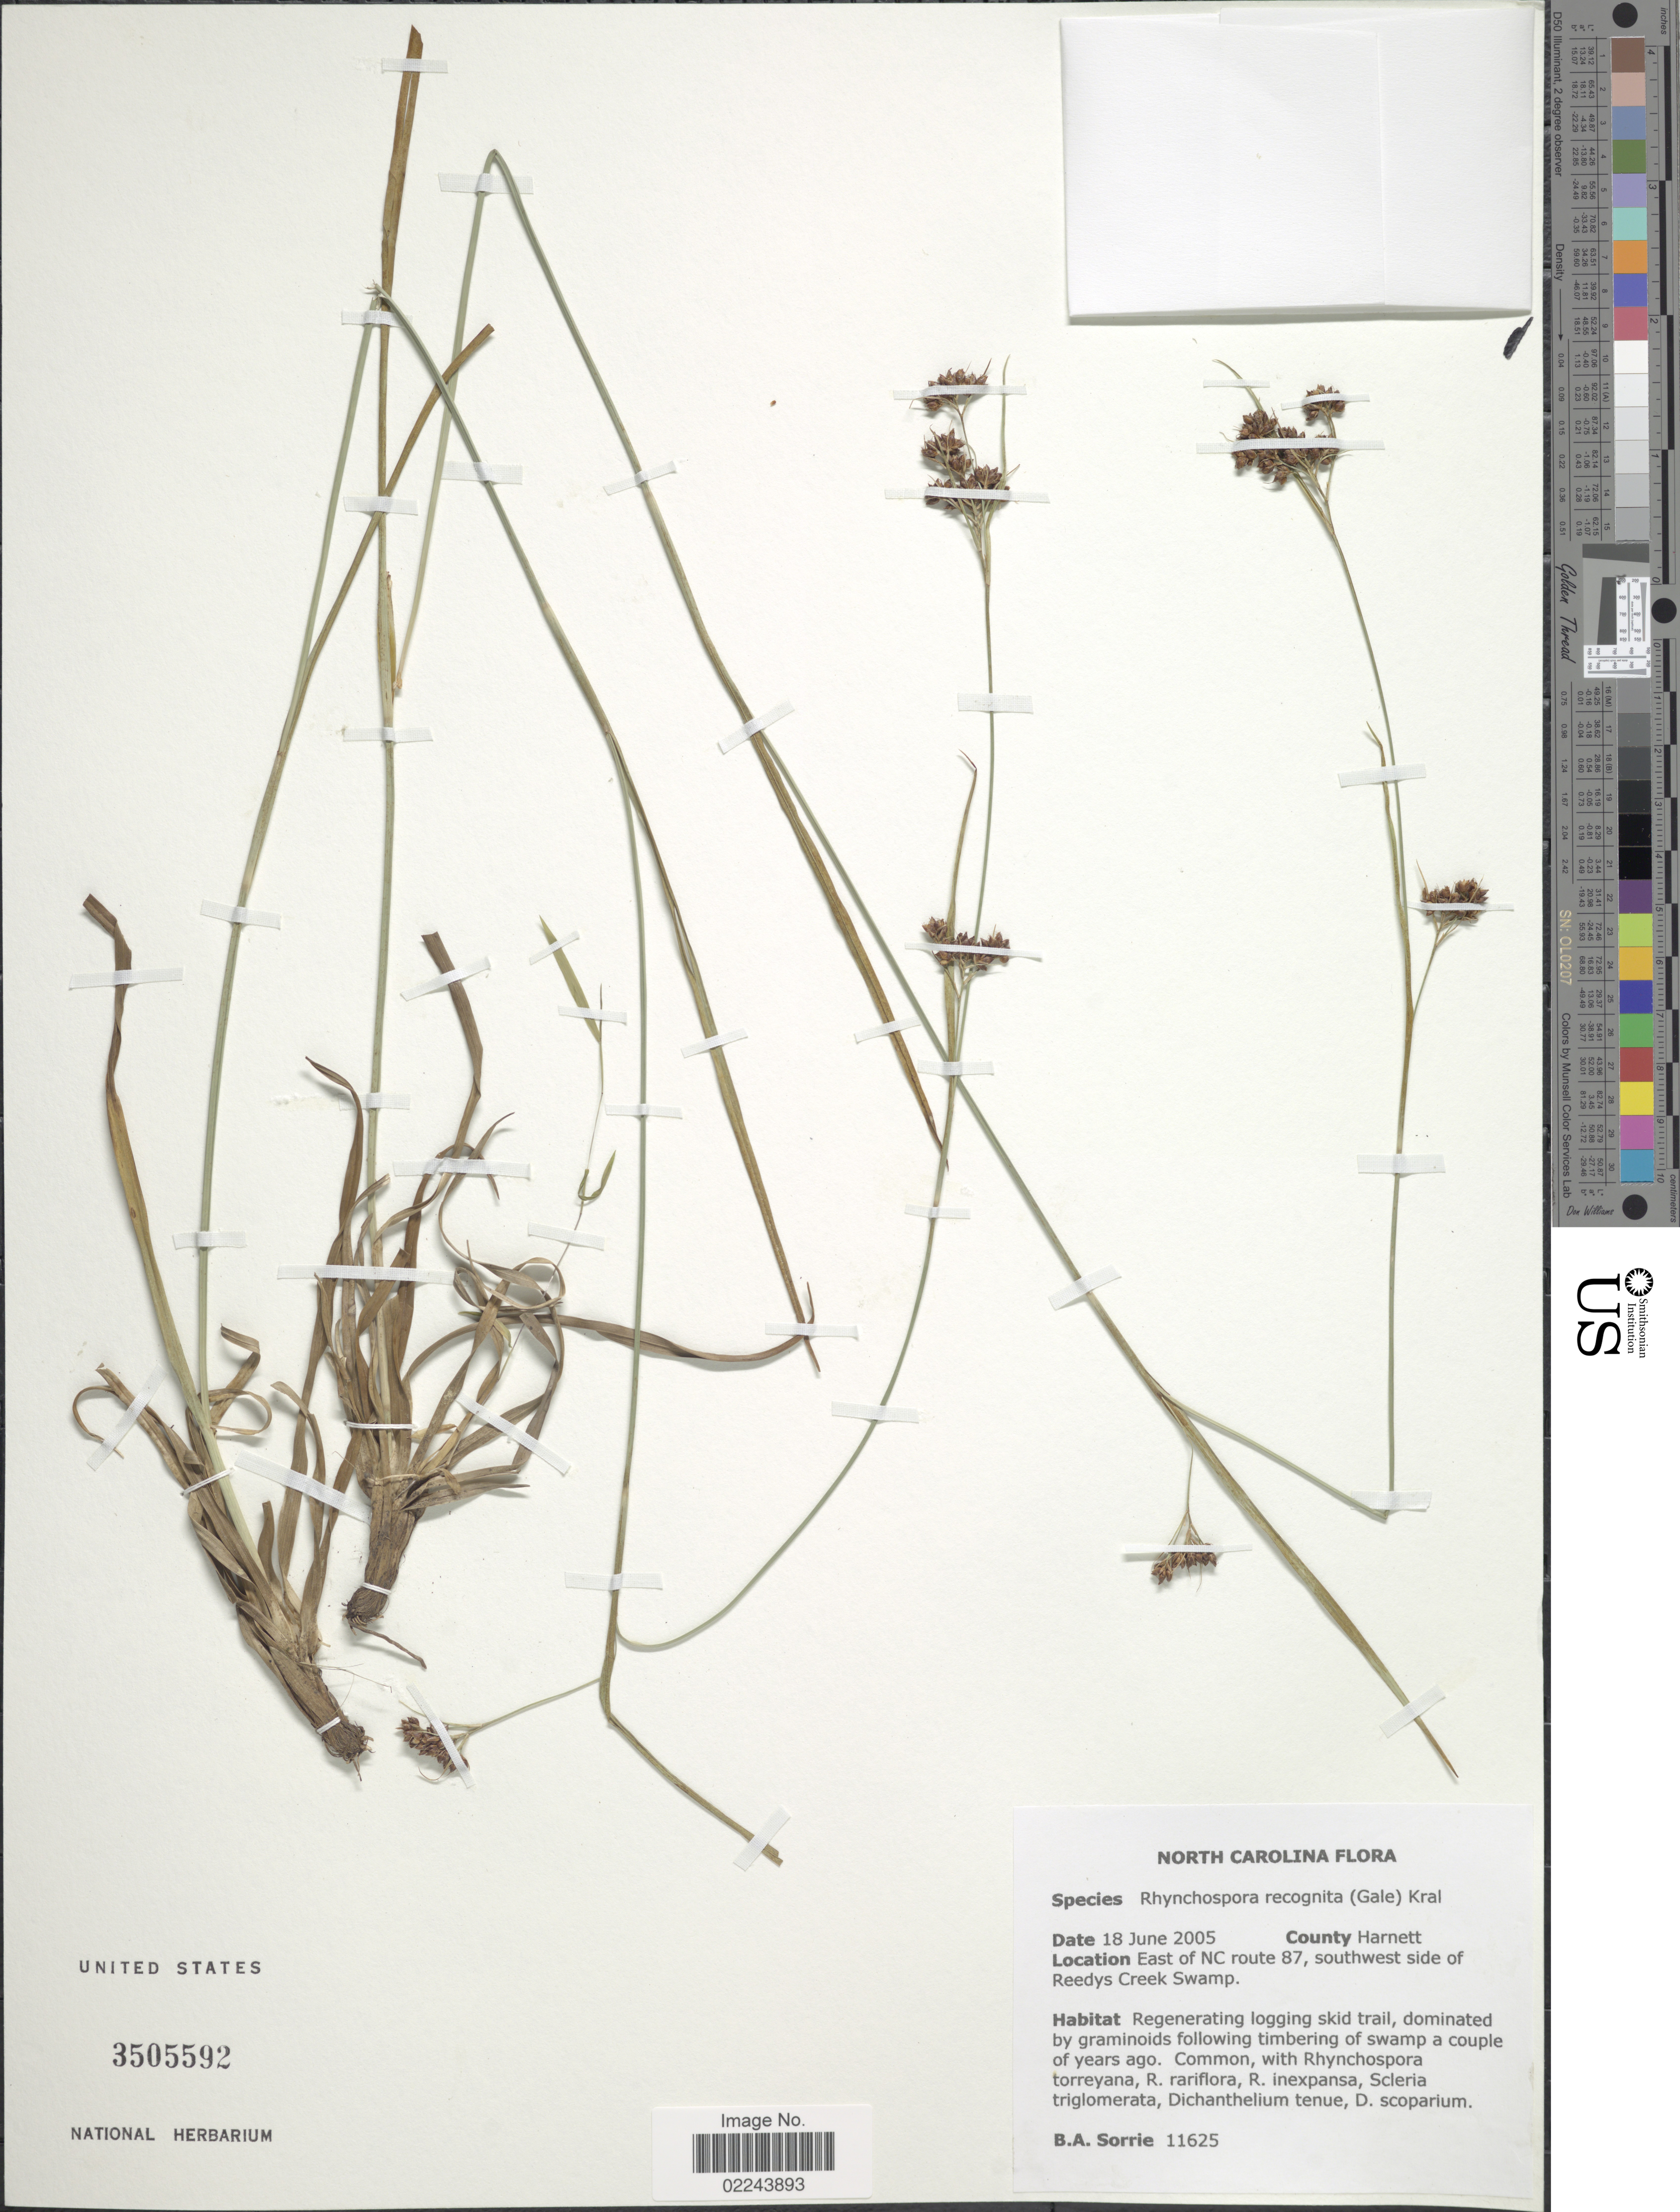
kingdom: Plantae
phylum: Tracheophyta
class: Liliopsida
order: Poales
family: Cyperaceae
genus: Rhynchospora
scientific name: Rhynchospora recognita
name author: (Gale) Kral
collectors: B. Sorrie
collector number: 11625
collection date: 2005-06-18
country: United States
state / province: North Carolina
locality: County Harnett, East of NC route 87, southwest side of Reedys Creek Swamp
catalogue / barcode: US 3505592